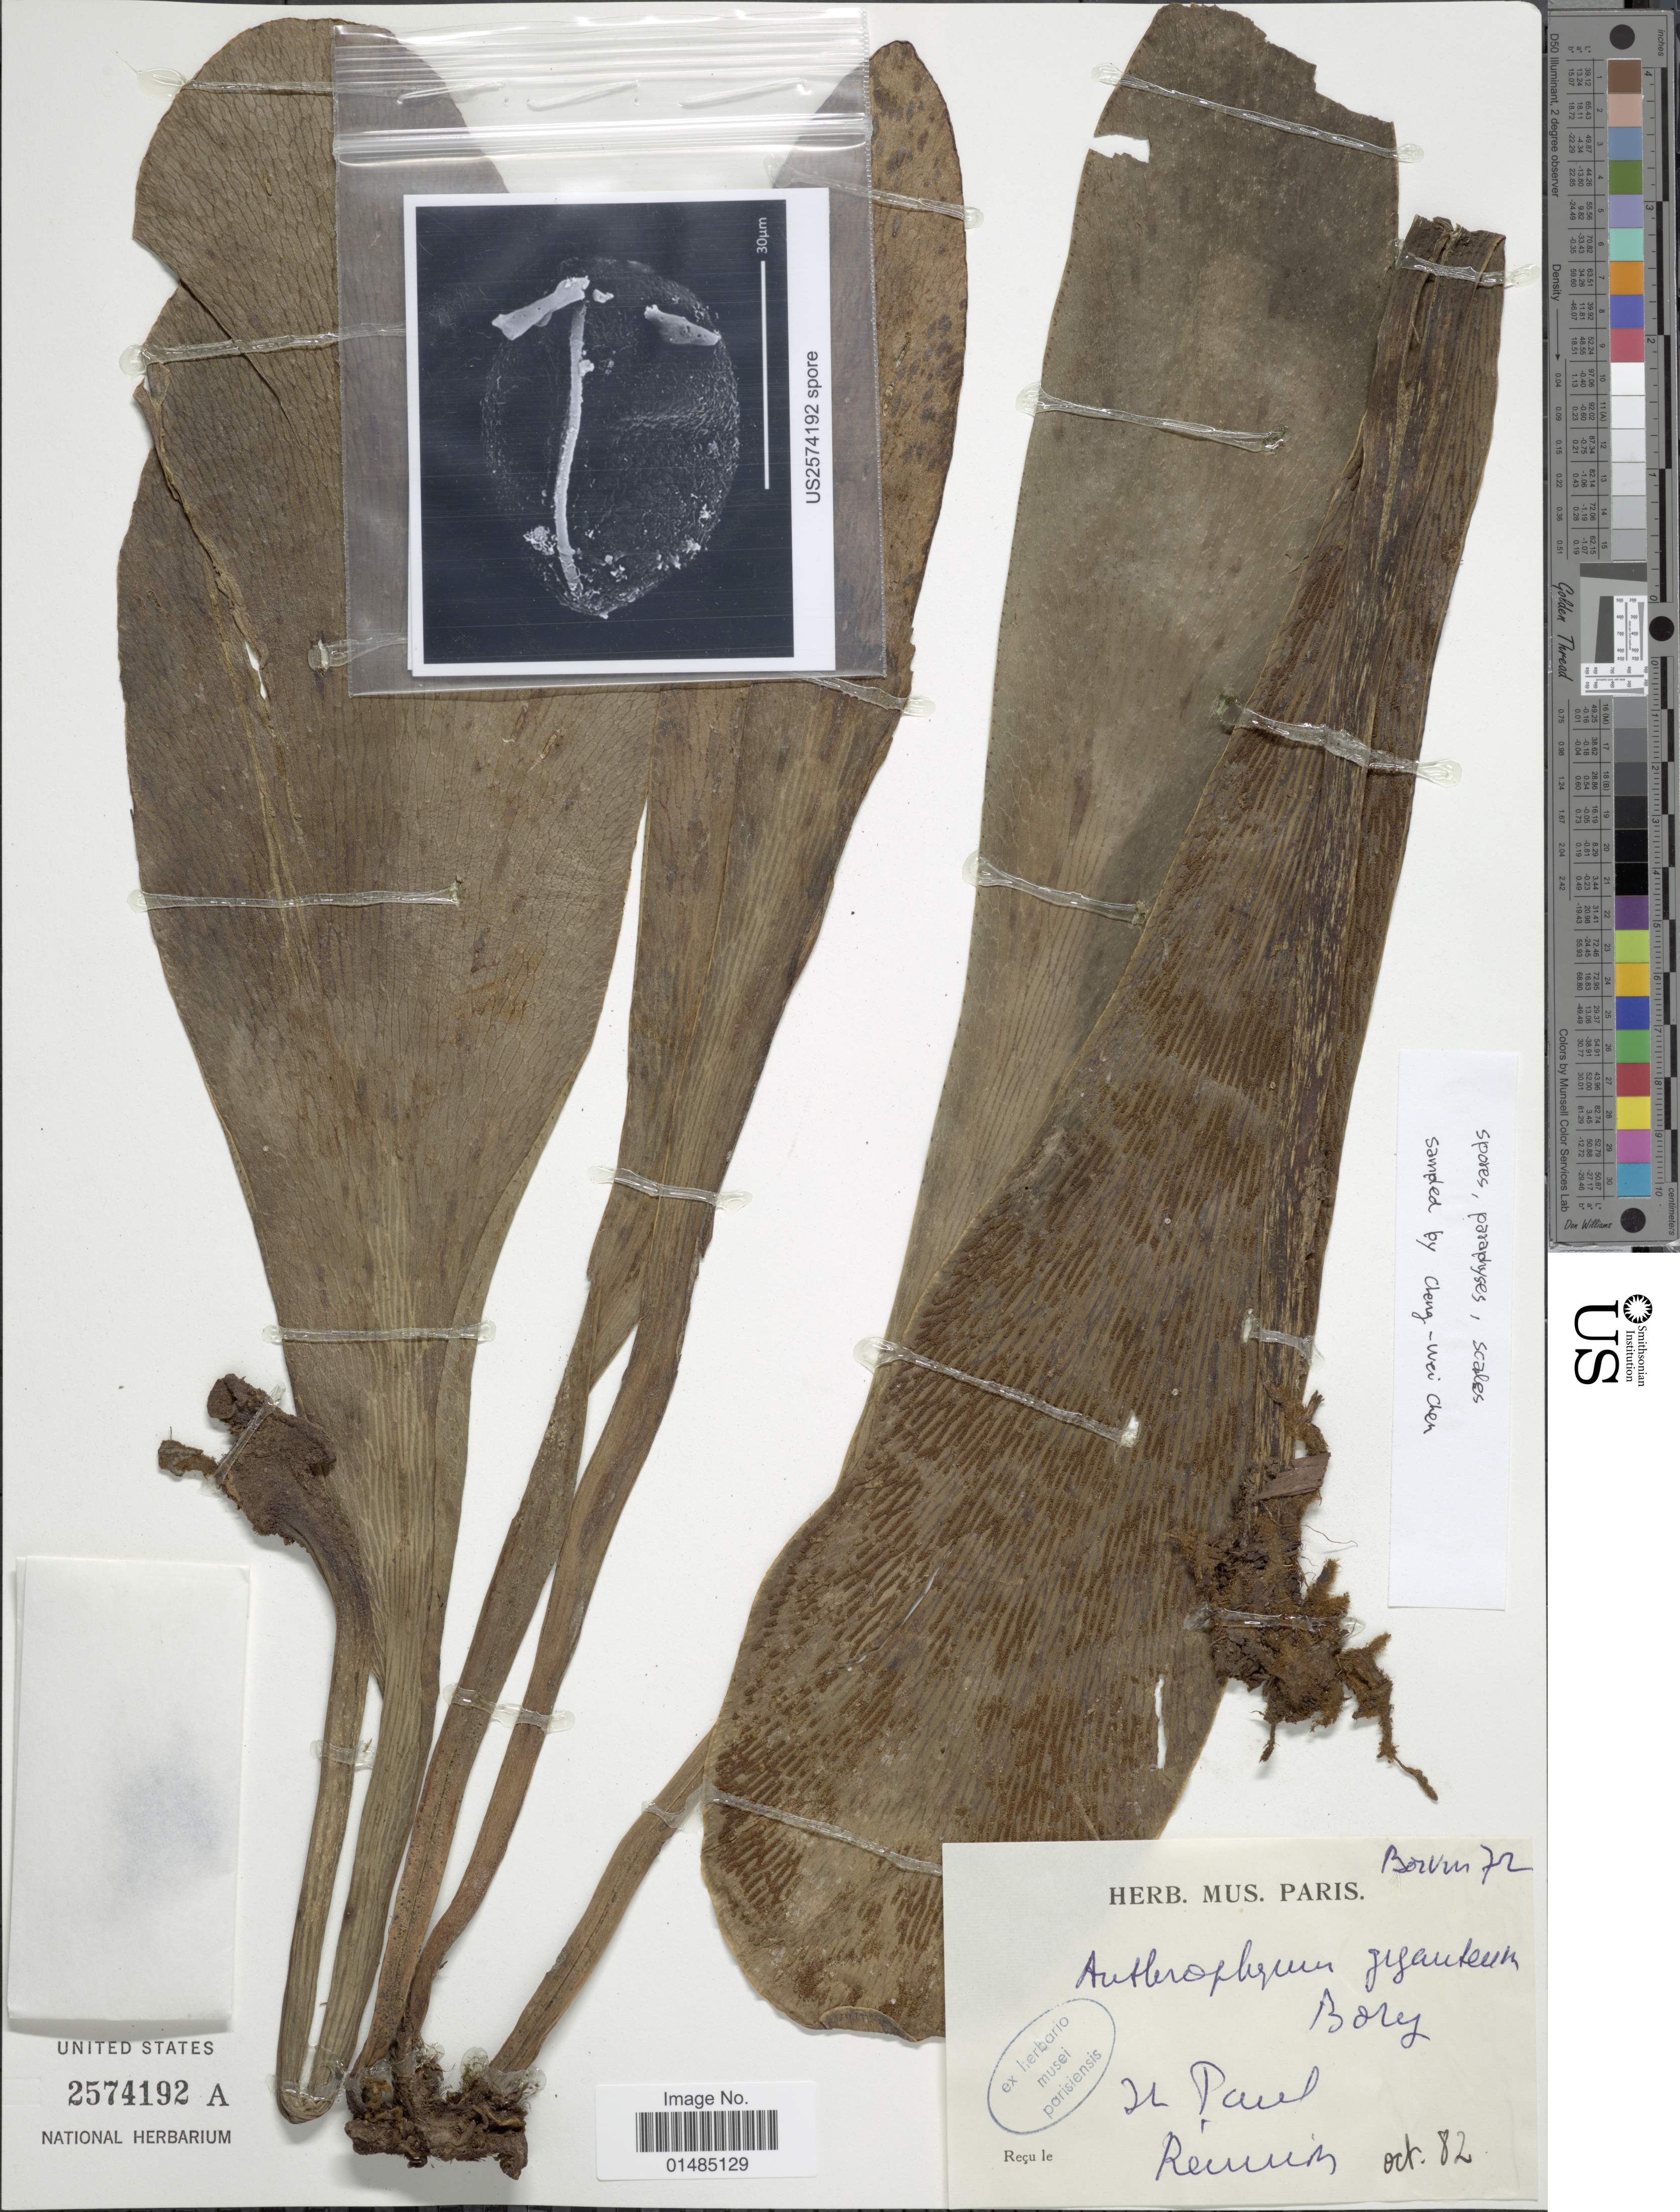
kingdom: Plantae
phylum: Tracheophyta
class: Polypodiopsida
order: Polypodiales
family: Pteridaceae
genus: Antrophyum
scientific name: Antrophyum giganteum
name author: Bory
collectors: ex herb. Mus. Paris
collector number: Borum 72*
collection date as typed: Transcribed d/m/y: /10/82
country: Reunion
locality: St. Paul, Recuub [interpreted]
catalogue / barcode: US 2574192A